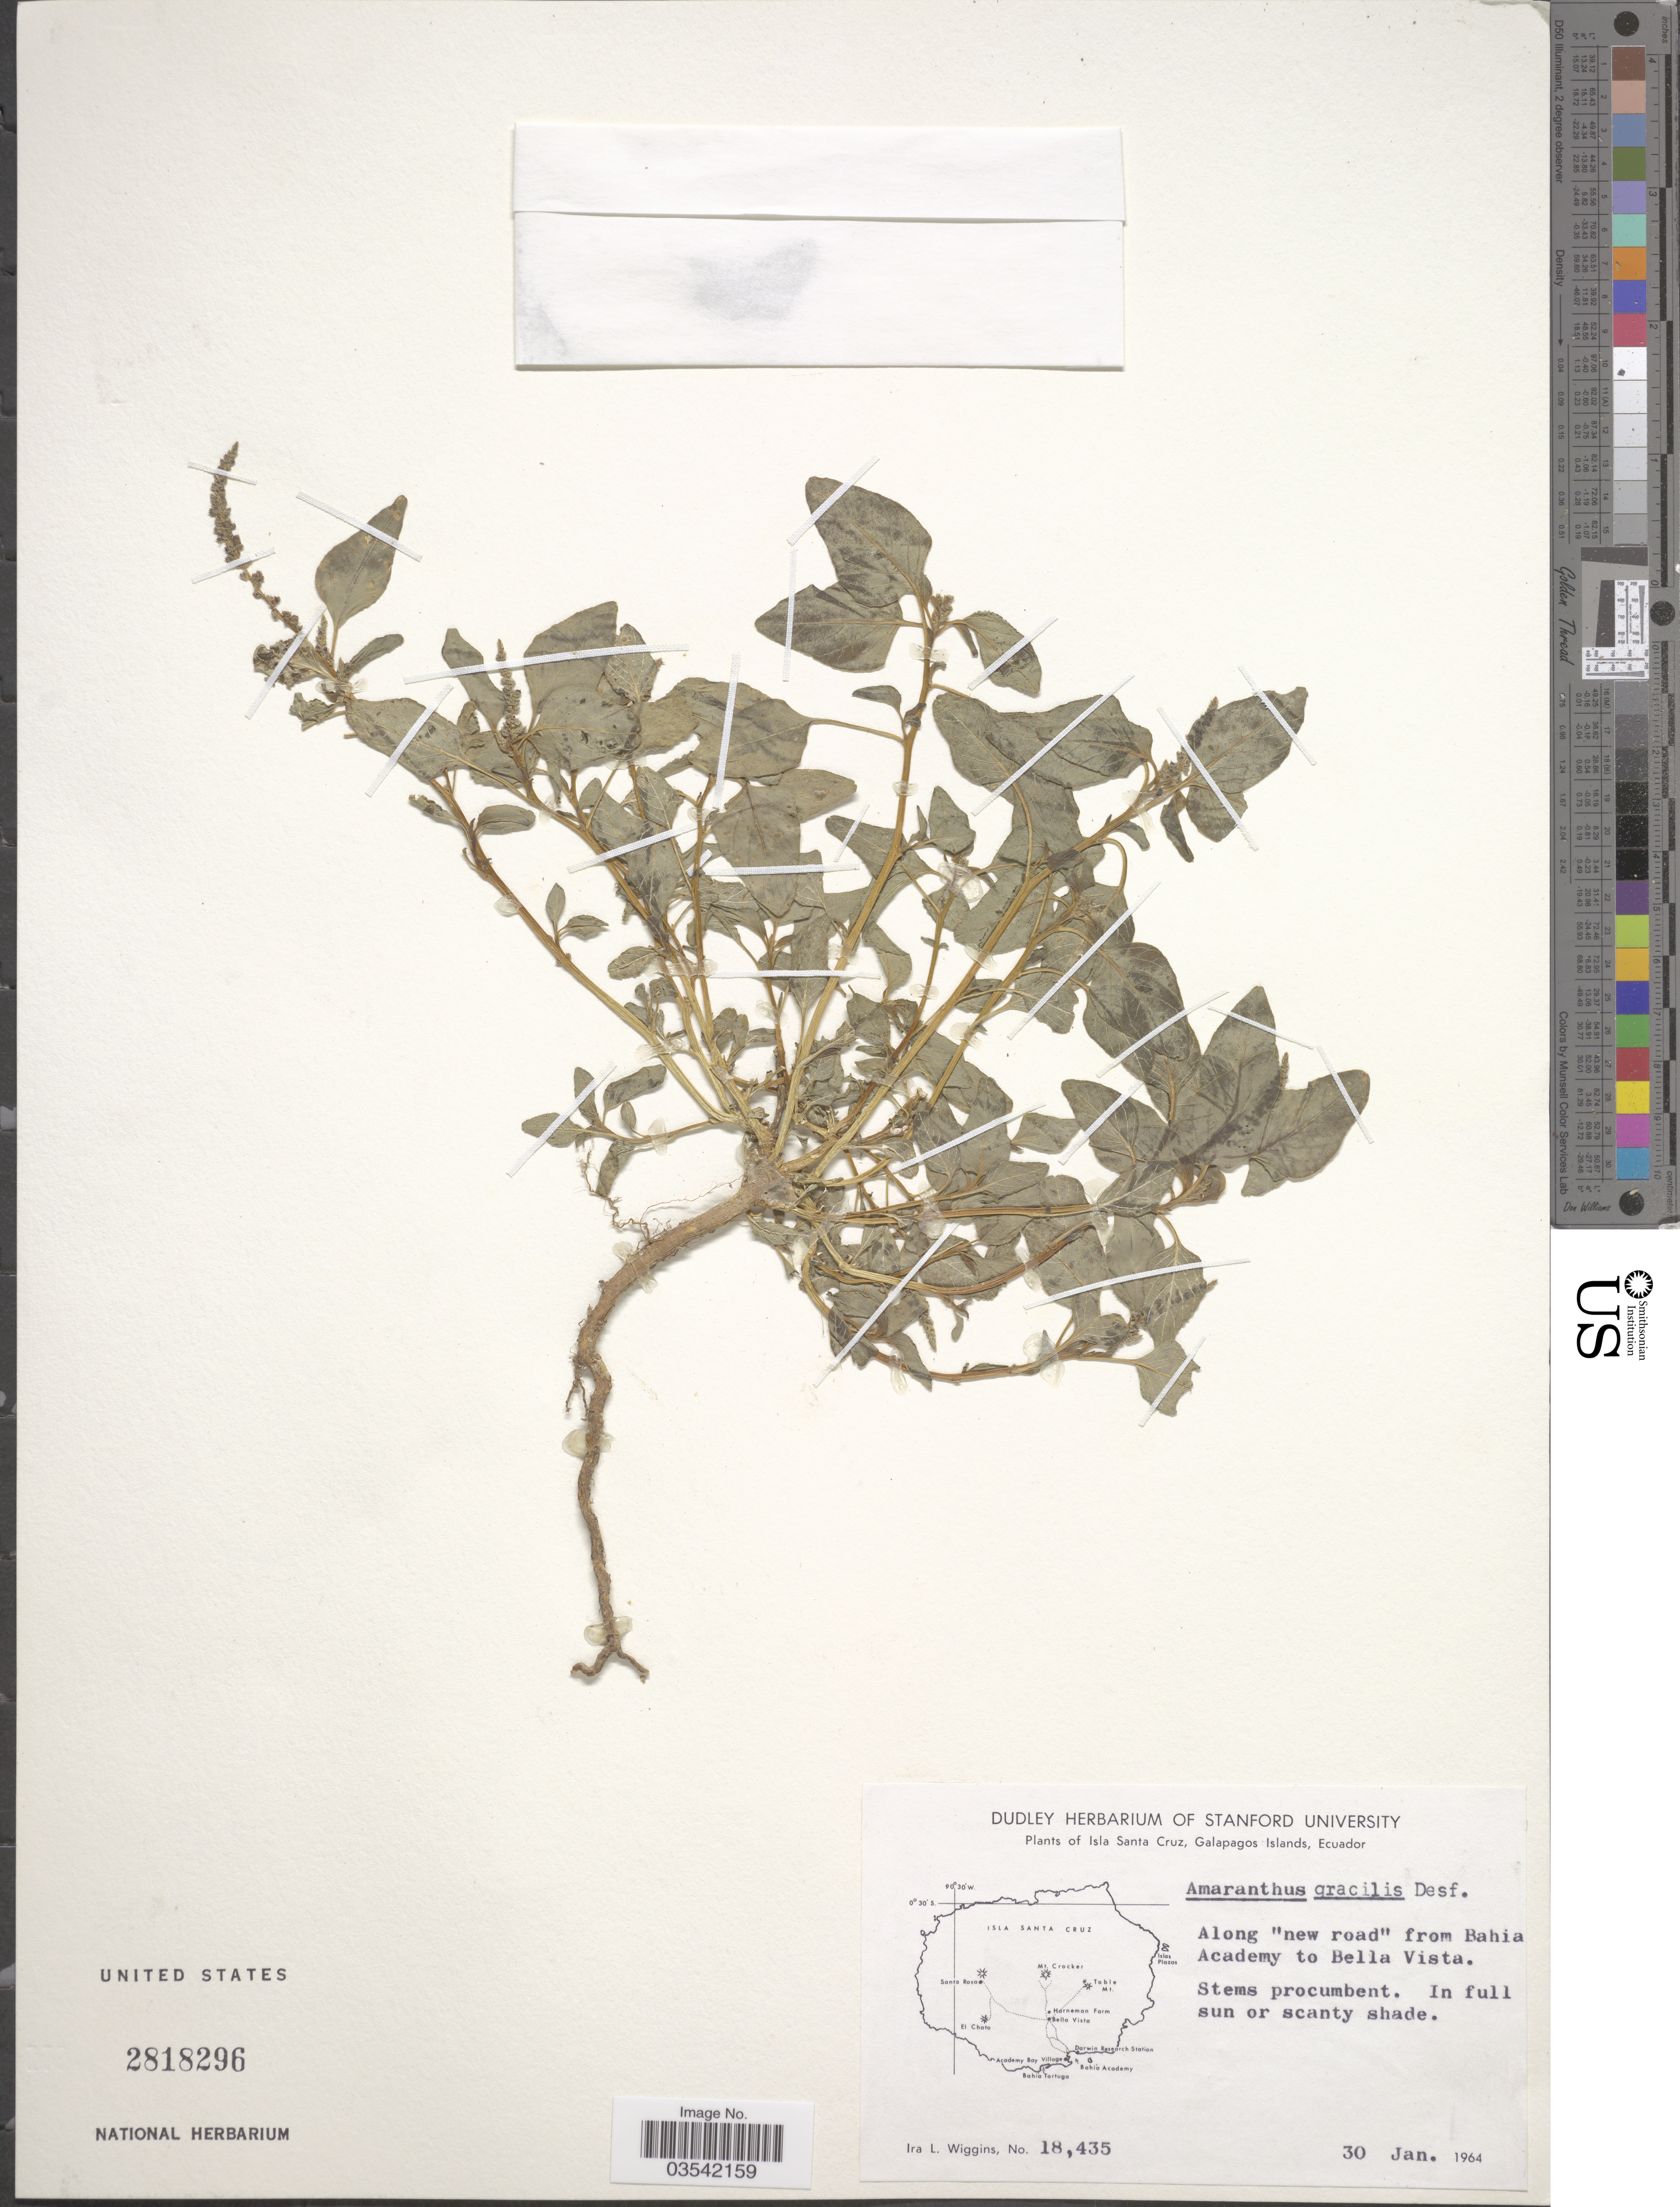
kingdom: Plantae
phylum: Tracheophyta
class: Magnoliopsida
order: Caryophyllales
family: Amaranthaceae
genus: Amaranthus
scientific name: Amaranthus viridis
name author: L.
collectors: I. L. Wiggins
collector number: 18435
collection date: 1964-01-30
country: Ecuador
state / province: Colón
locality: Isla Santa Cruz, Galapagos Islands. Along "new road" from Bahia Academy to Bella Vista.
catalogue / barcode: US 2818296